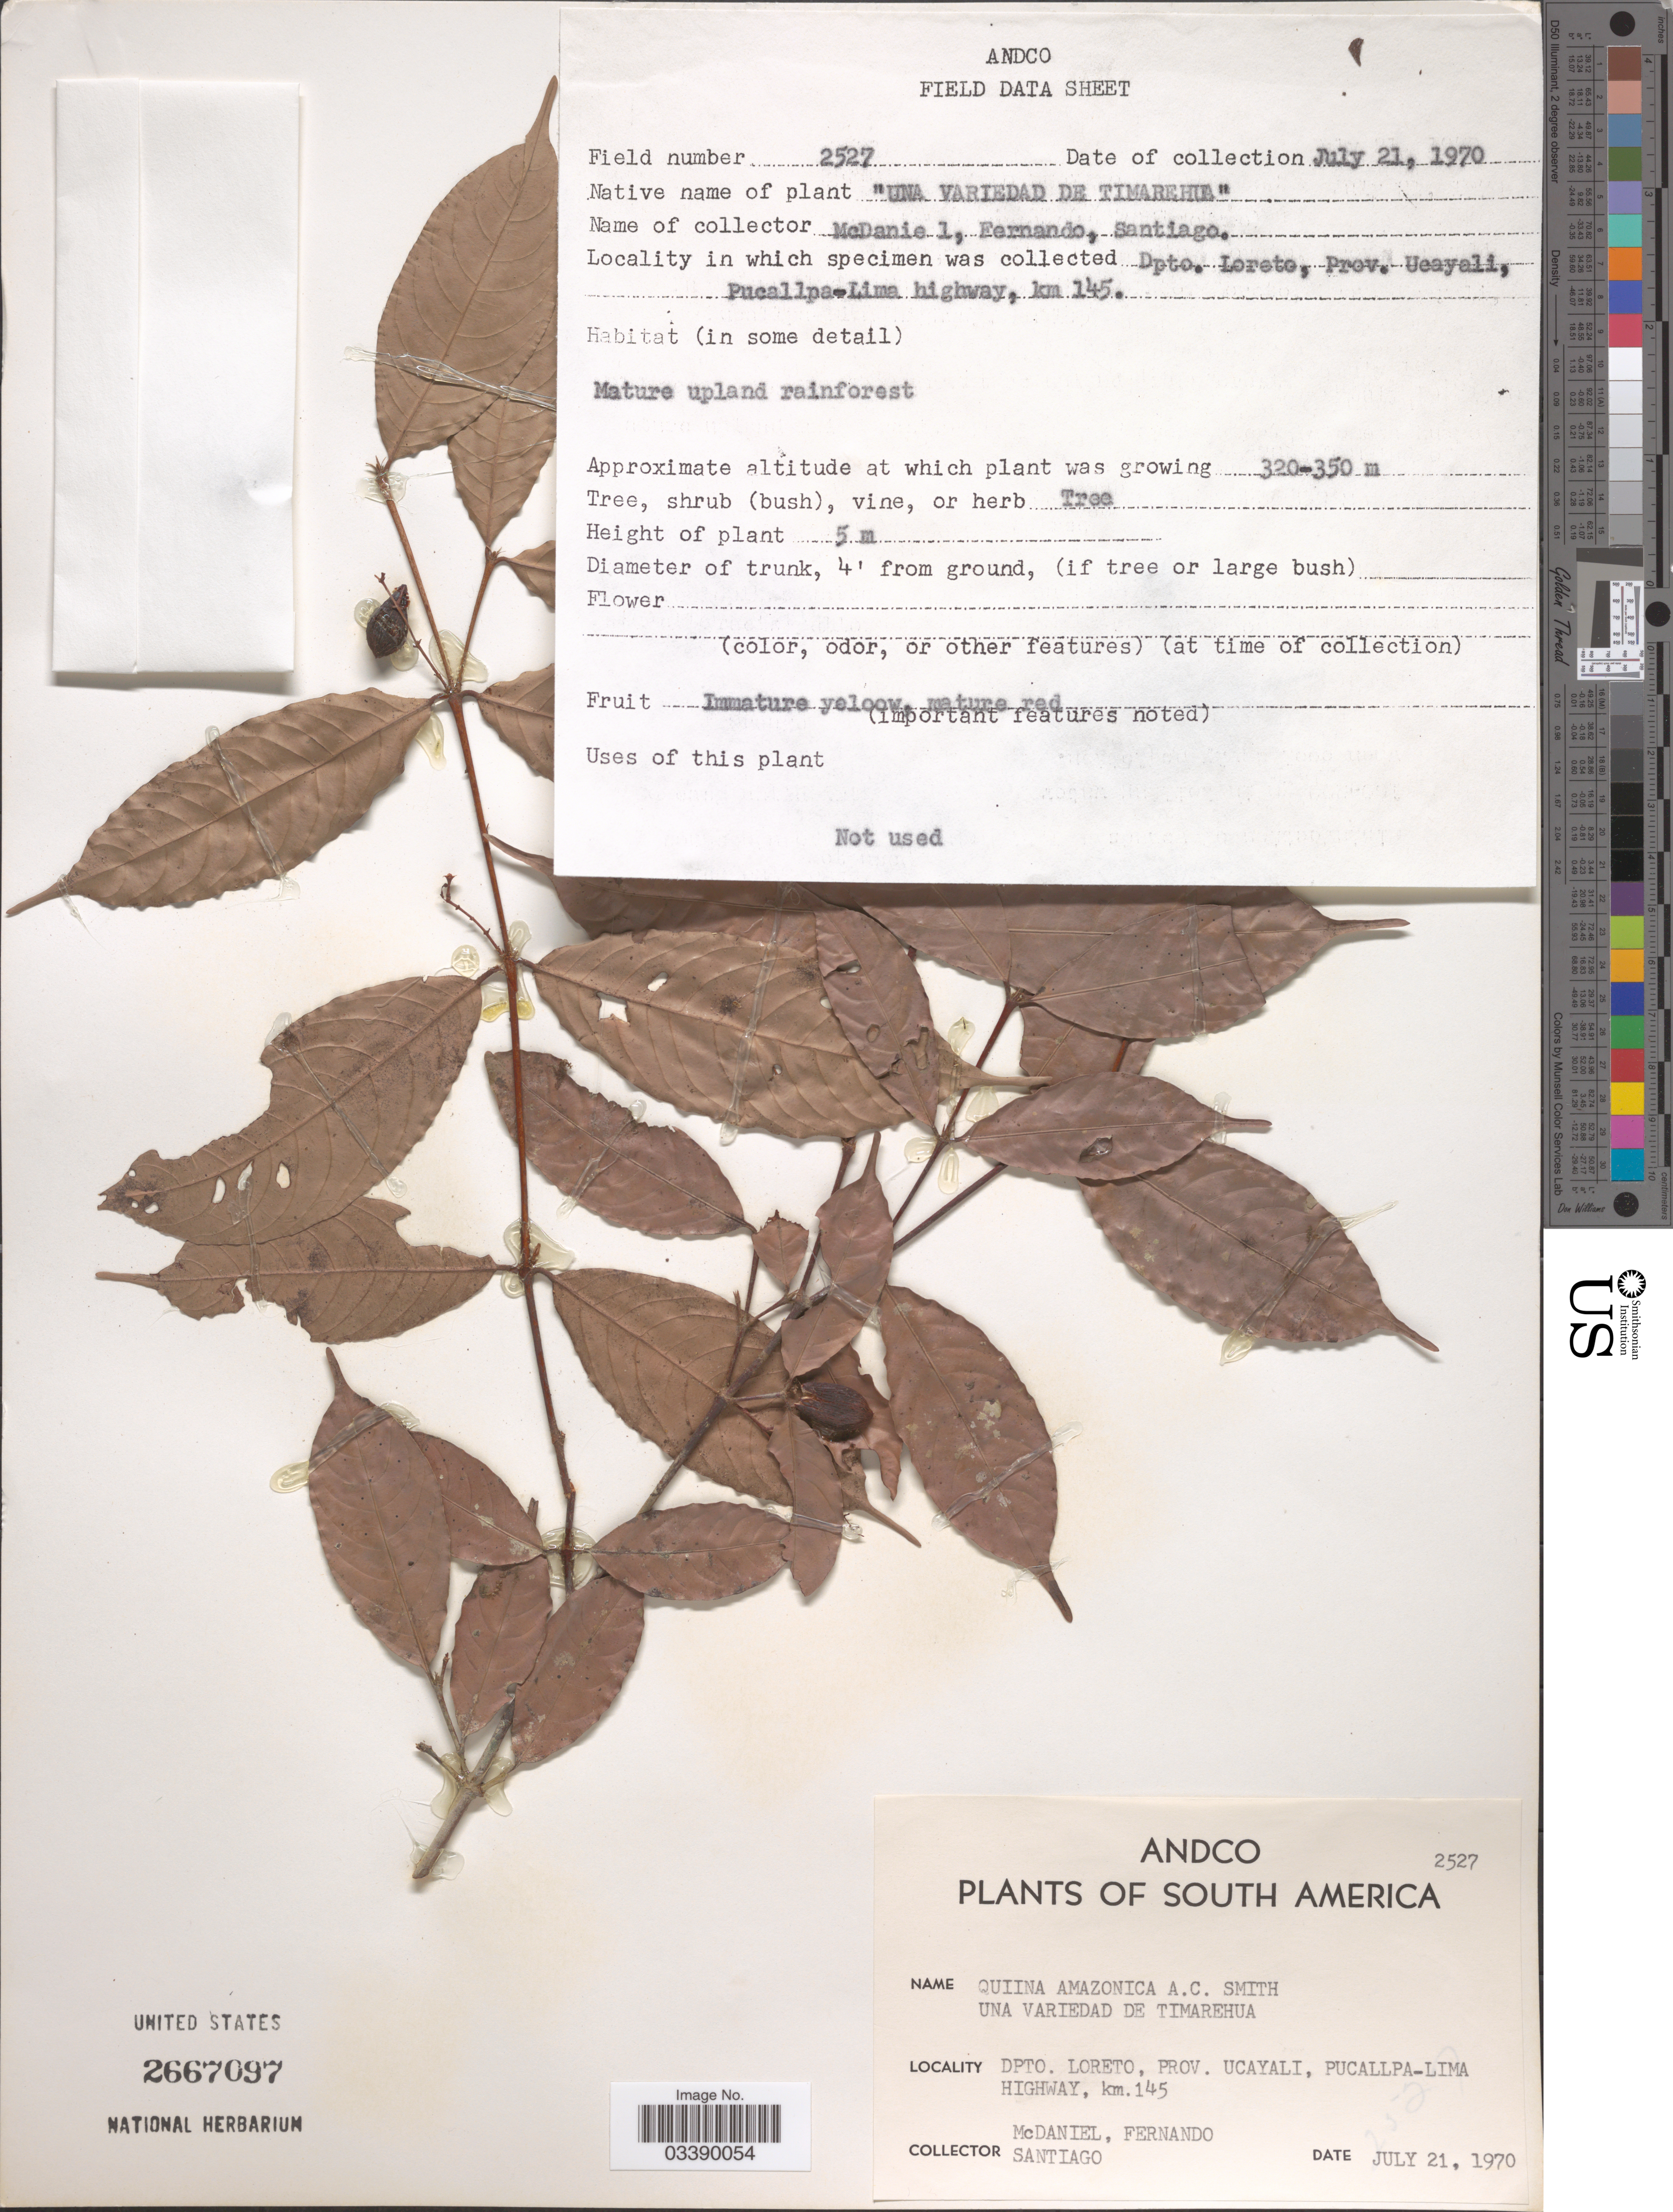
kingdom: Plantae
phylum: Tracheophyta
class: Magnoliopsida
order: Malpighiales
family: Quiinaceae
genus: Quiina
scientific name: Quiina amazonica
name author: A.C. Sm.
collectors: -- McDaniel, -- Fernando & -. Santiago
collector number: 2527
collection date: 1970-07-21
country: Peru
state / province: Loreto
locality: Dpto. Loreto, Prov. Ucayali, Pucallpa-Lima Highway, km. 145.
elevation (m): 320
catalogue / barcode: US 2667097